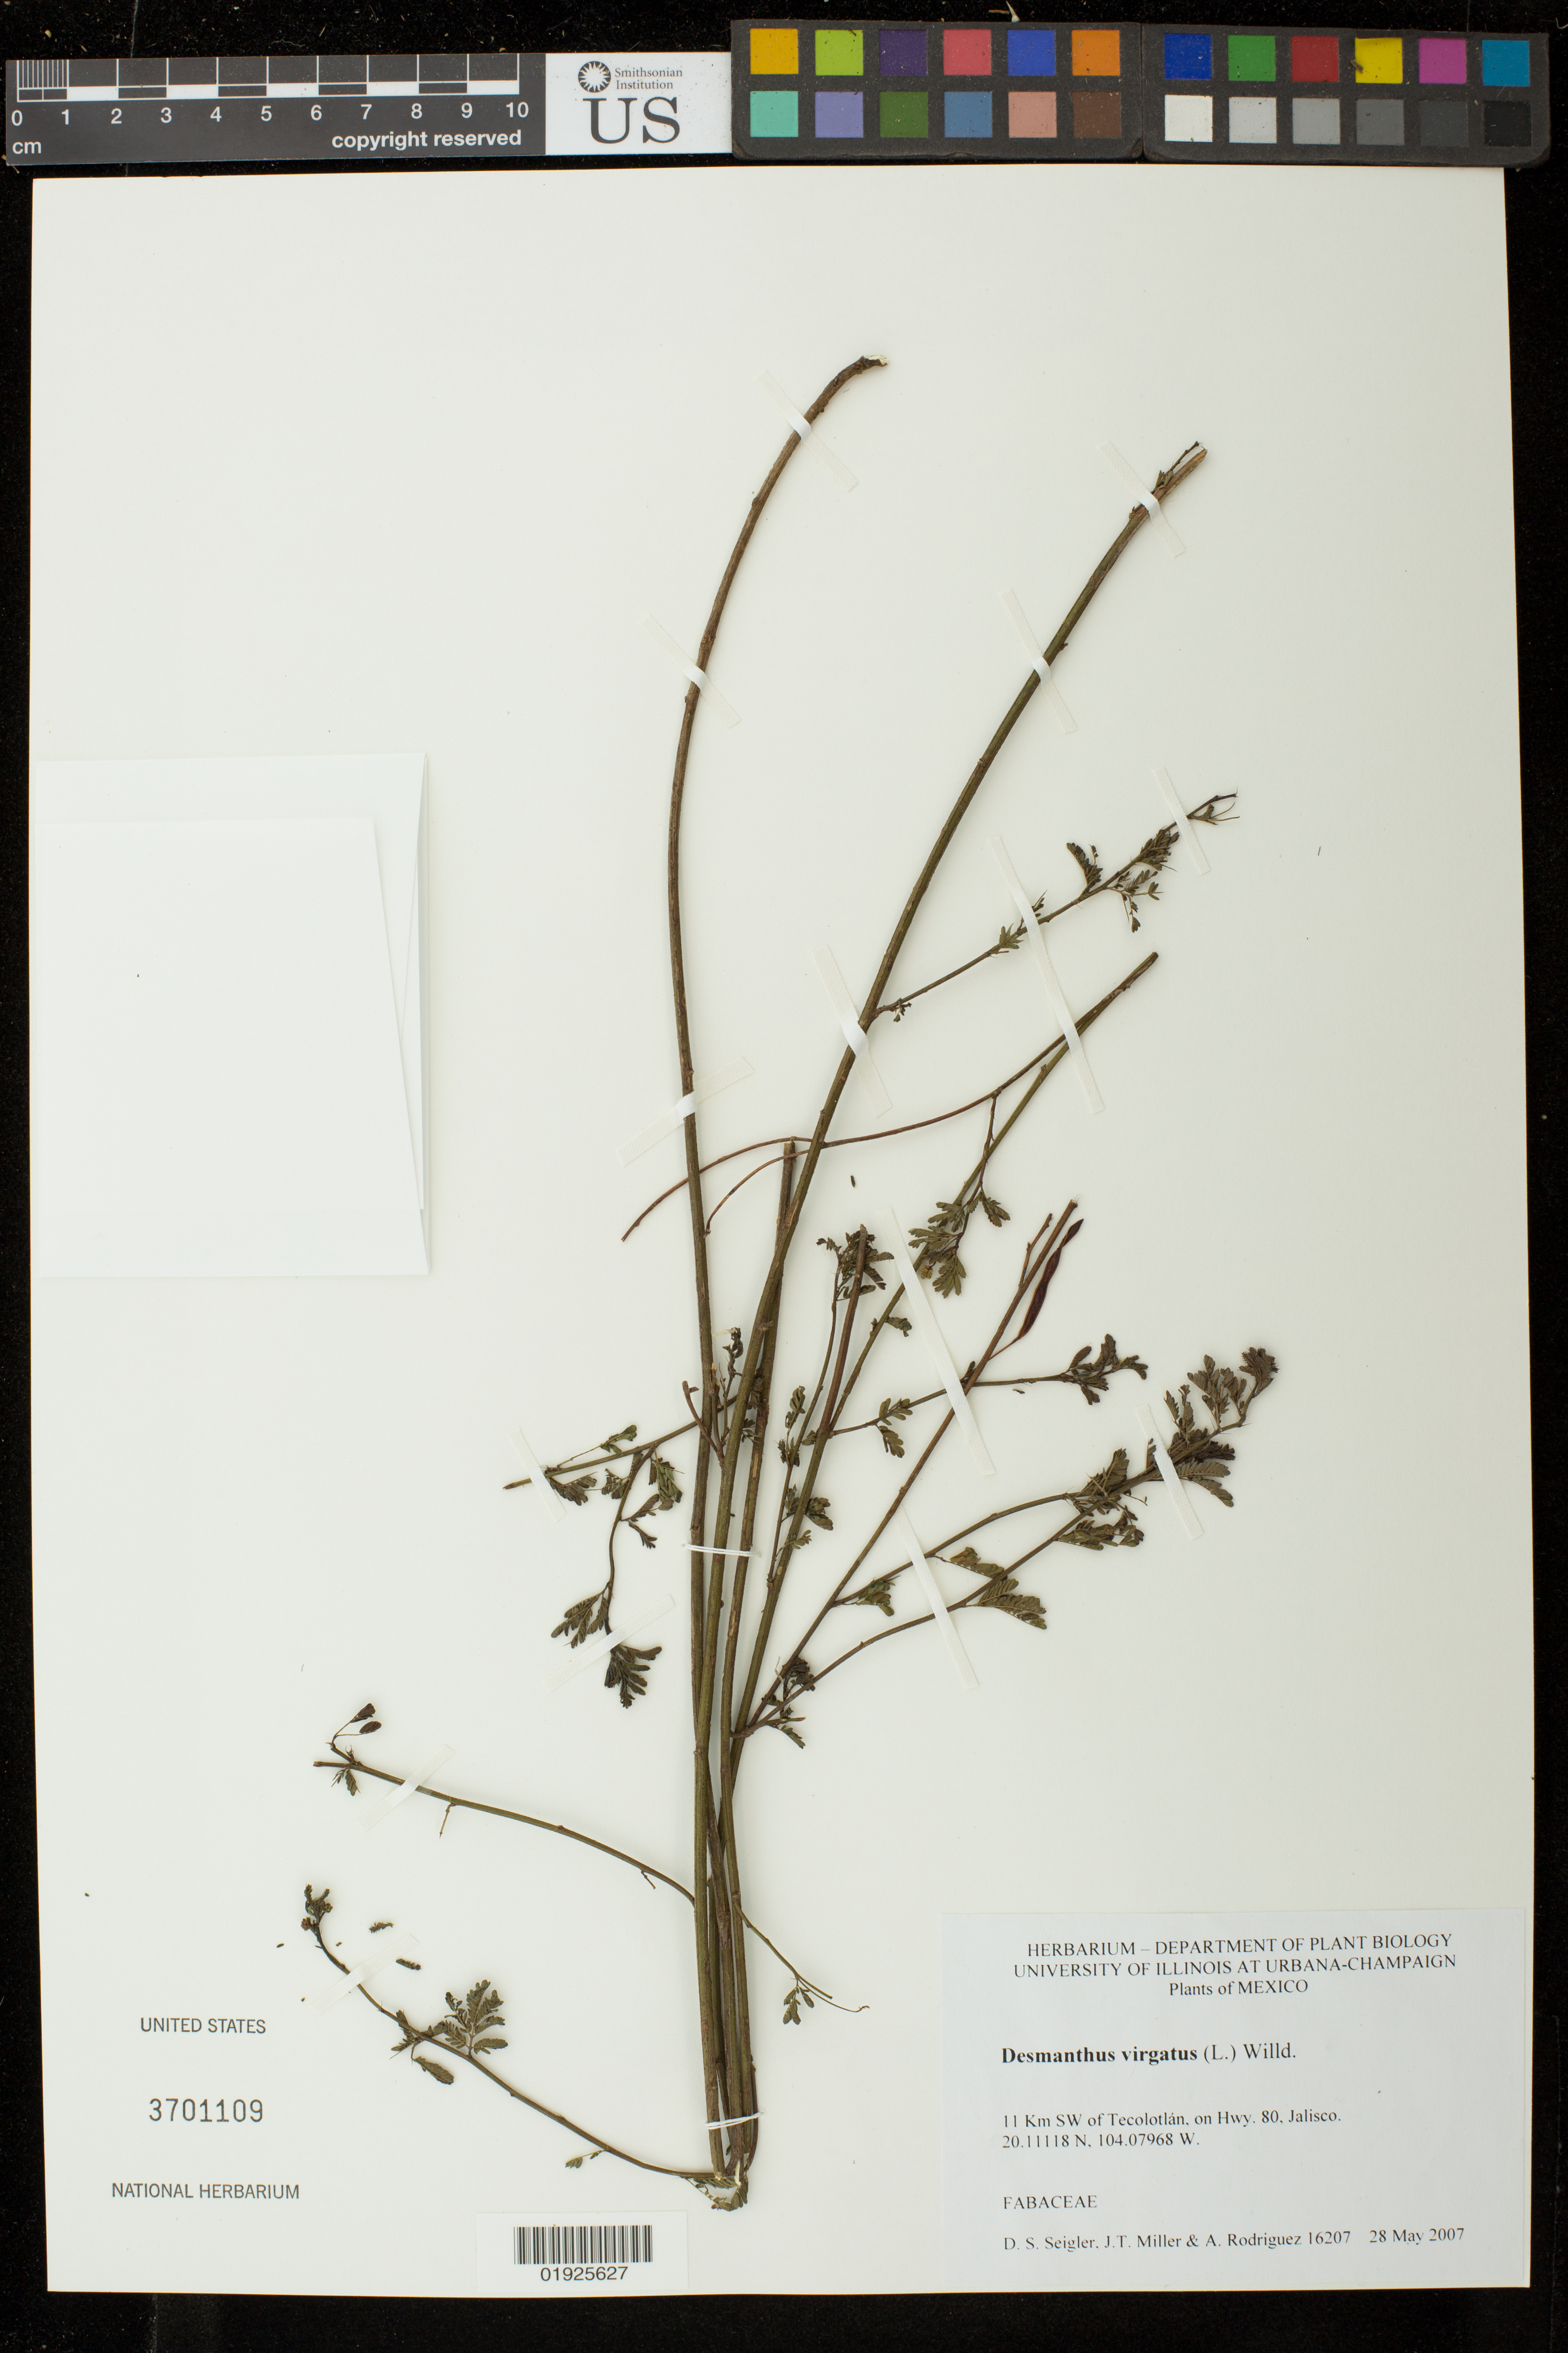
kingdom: Plantae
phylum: Tracheophyta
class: Magnoliopsida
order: Fabales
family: Fabaceae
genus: Desmanthus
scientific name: Desmanthus virgatus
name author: (L.) Willd.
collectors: D. S. Seigler, J. T. Miller & A. Rodríguez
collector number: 16207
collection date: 2007-05-28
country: Mexico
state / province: Jalisco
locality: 11 km SW of Tecolotlan on Hwy 80.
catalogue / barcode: US 3701109